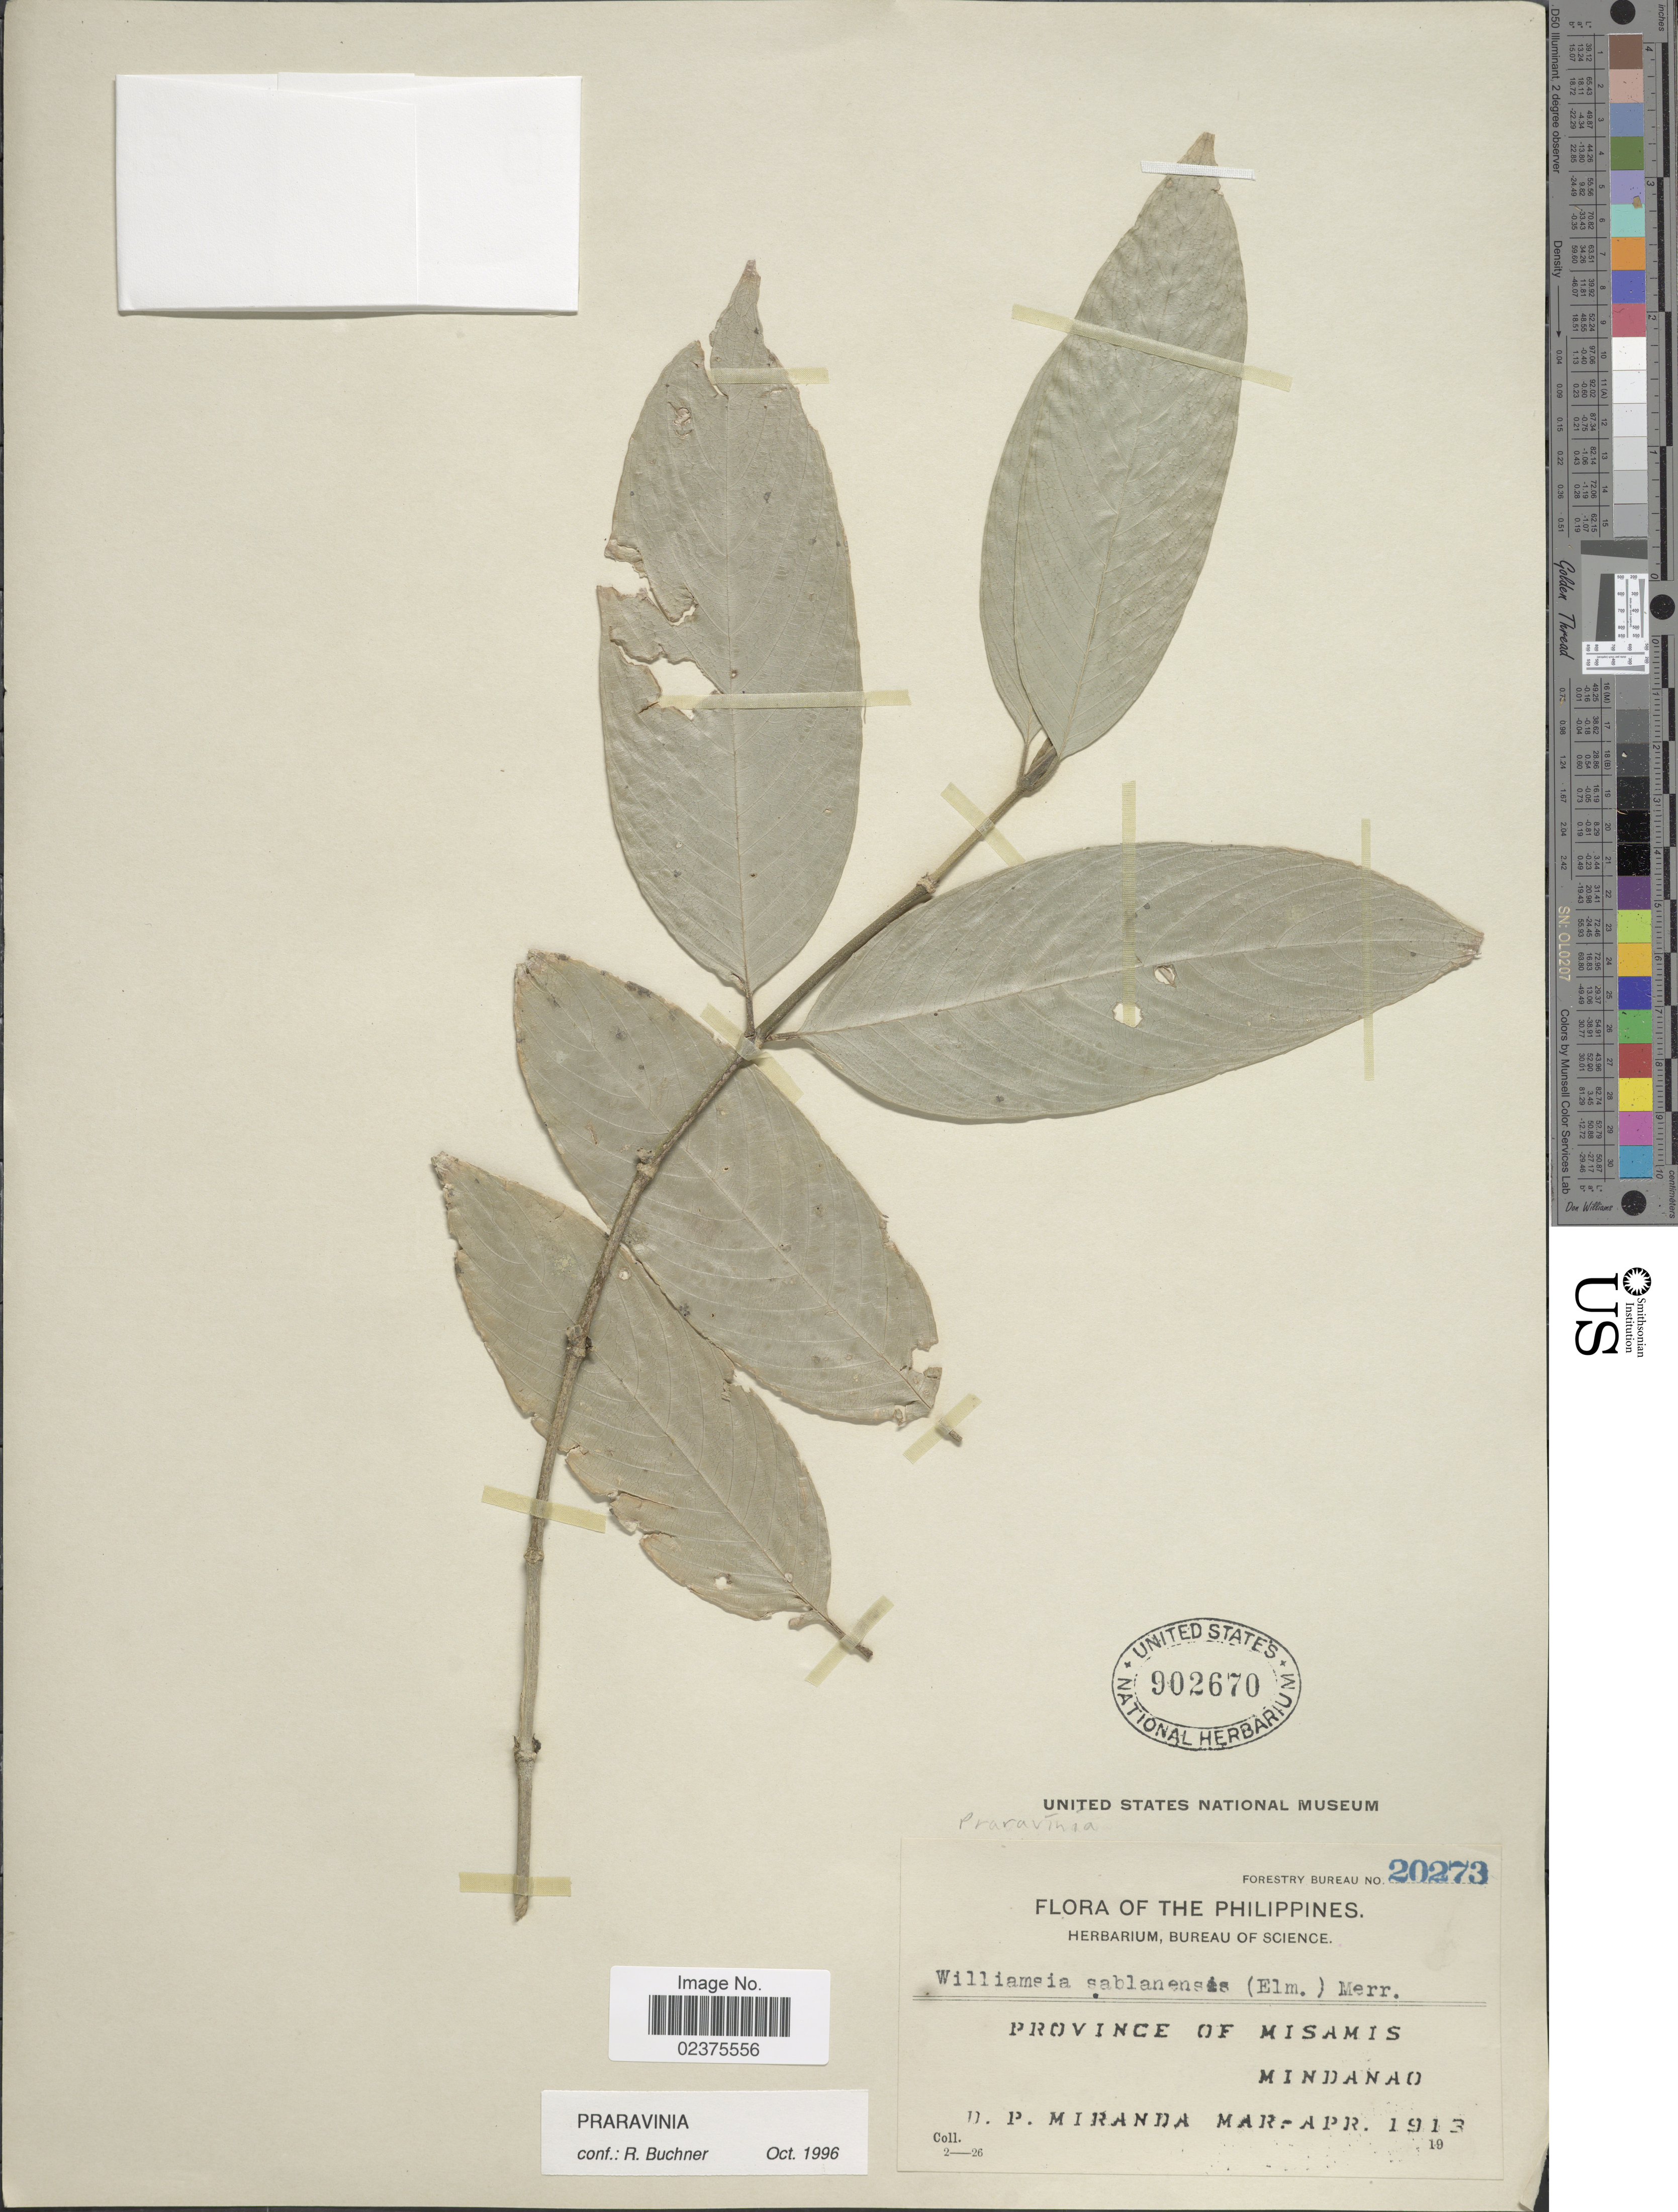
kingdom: Plantae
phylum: Tracheophyta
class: Magnoliopsida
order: Gentianales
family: Rubiaceae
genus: Praravinia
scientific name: Praravinia sp.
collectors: D. P. Miranda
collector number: Forestry Bureau 20273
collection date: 1913-03/1913-04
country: Philippines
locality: Province of Misamis, Mindanao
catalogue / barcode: US 902670